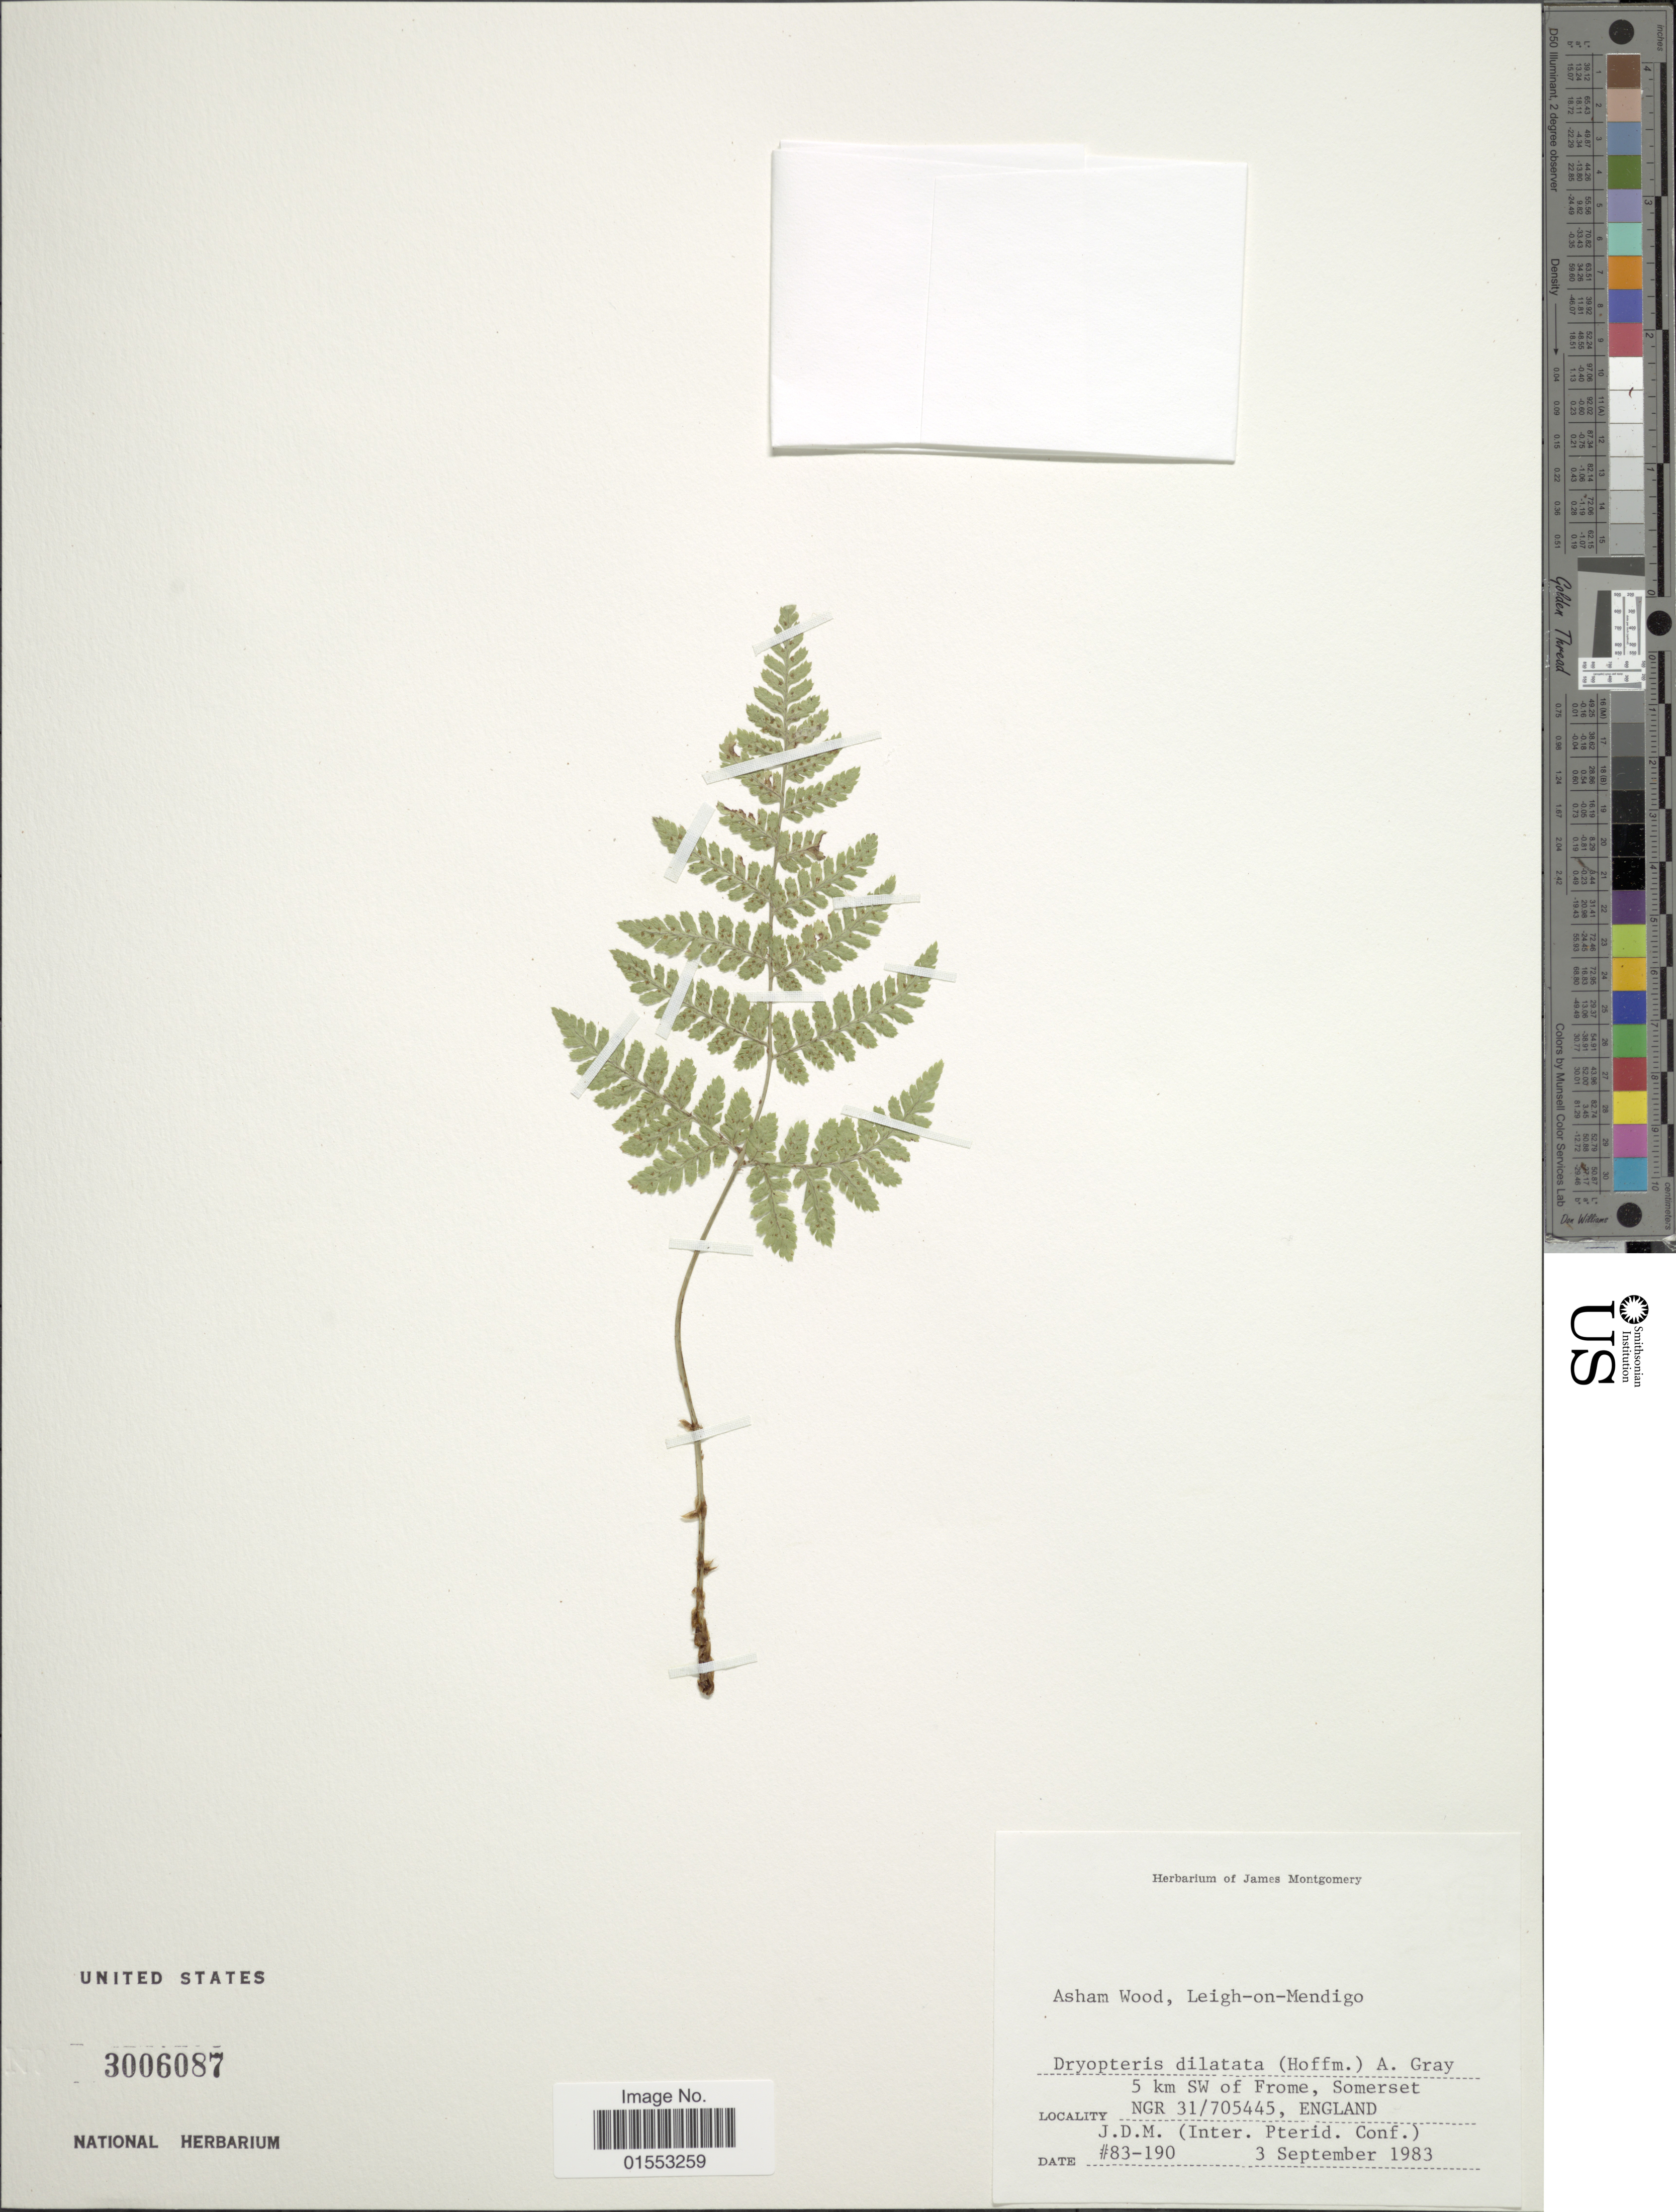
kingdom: Plantae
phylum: Tracheophyta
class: Polypodiopsida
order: Polypodiales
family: Dryopteridaceae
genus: Dryopteris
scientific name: Dryopteris dilatata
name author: (Hoffm.) A. Gray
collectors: ex Herb. James Montgomery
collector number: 83-190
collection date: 1983-09-03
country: United Kingdom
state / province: England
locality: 5 km SW of Frome, Somerset NGR 31/705445, England. Leigh-on -Mendigo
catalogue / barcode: US 3006087